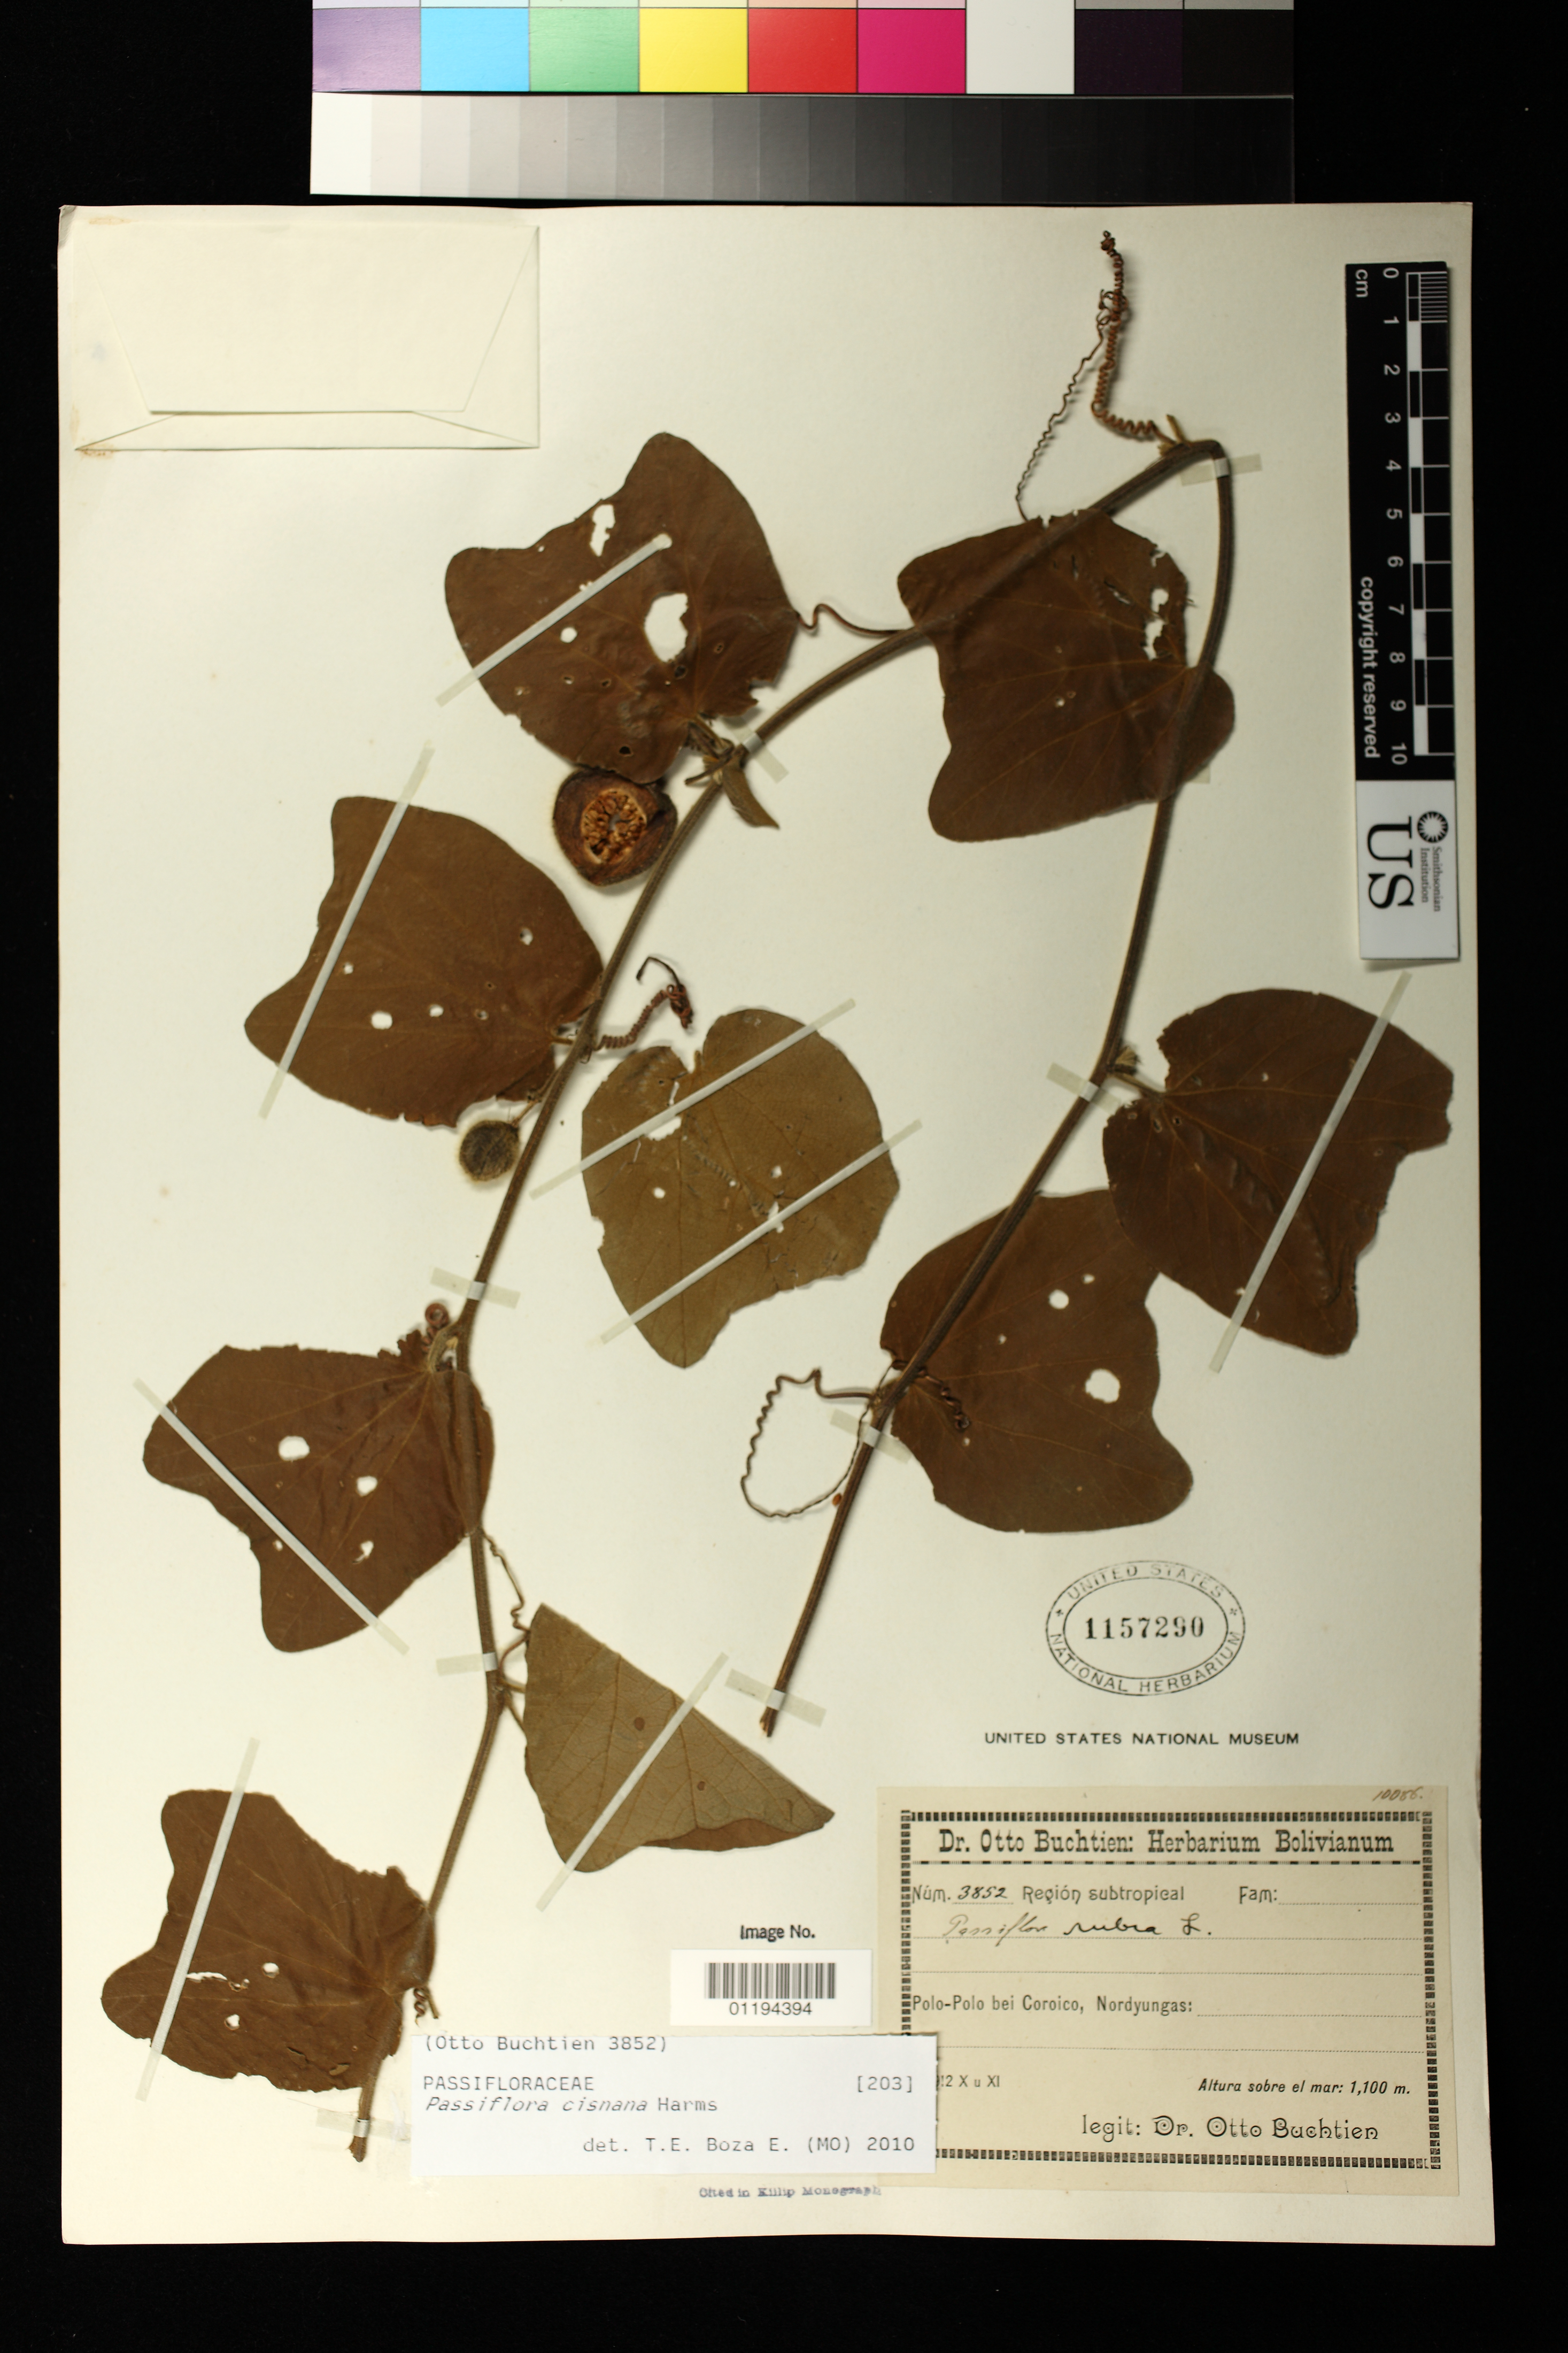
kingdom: Plantae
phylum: Tracheophyta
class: Magnoliopsida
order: Malpighiales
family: Passifloraceae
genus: Passiflora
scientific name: Passiflora cisnana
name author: Harms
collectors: O. Buchtien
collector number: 3852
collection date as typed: Nov 1912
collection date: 1912-11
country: Bolivia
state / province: La Paz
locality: Polo-Polo bei Coroico, Nordyungas (sic)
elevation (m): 1100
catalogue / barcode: US 1157290